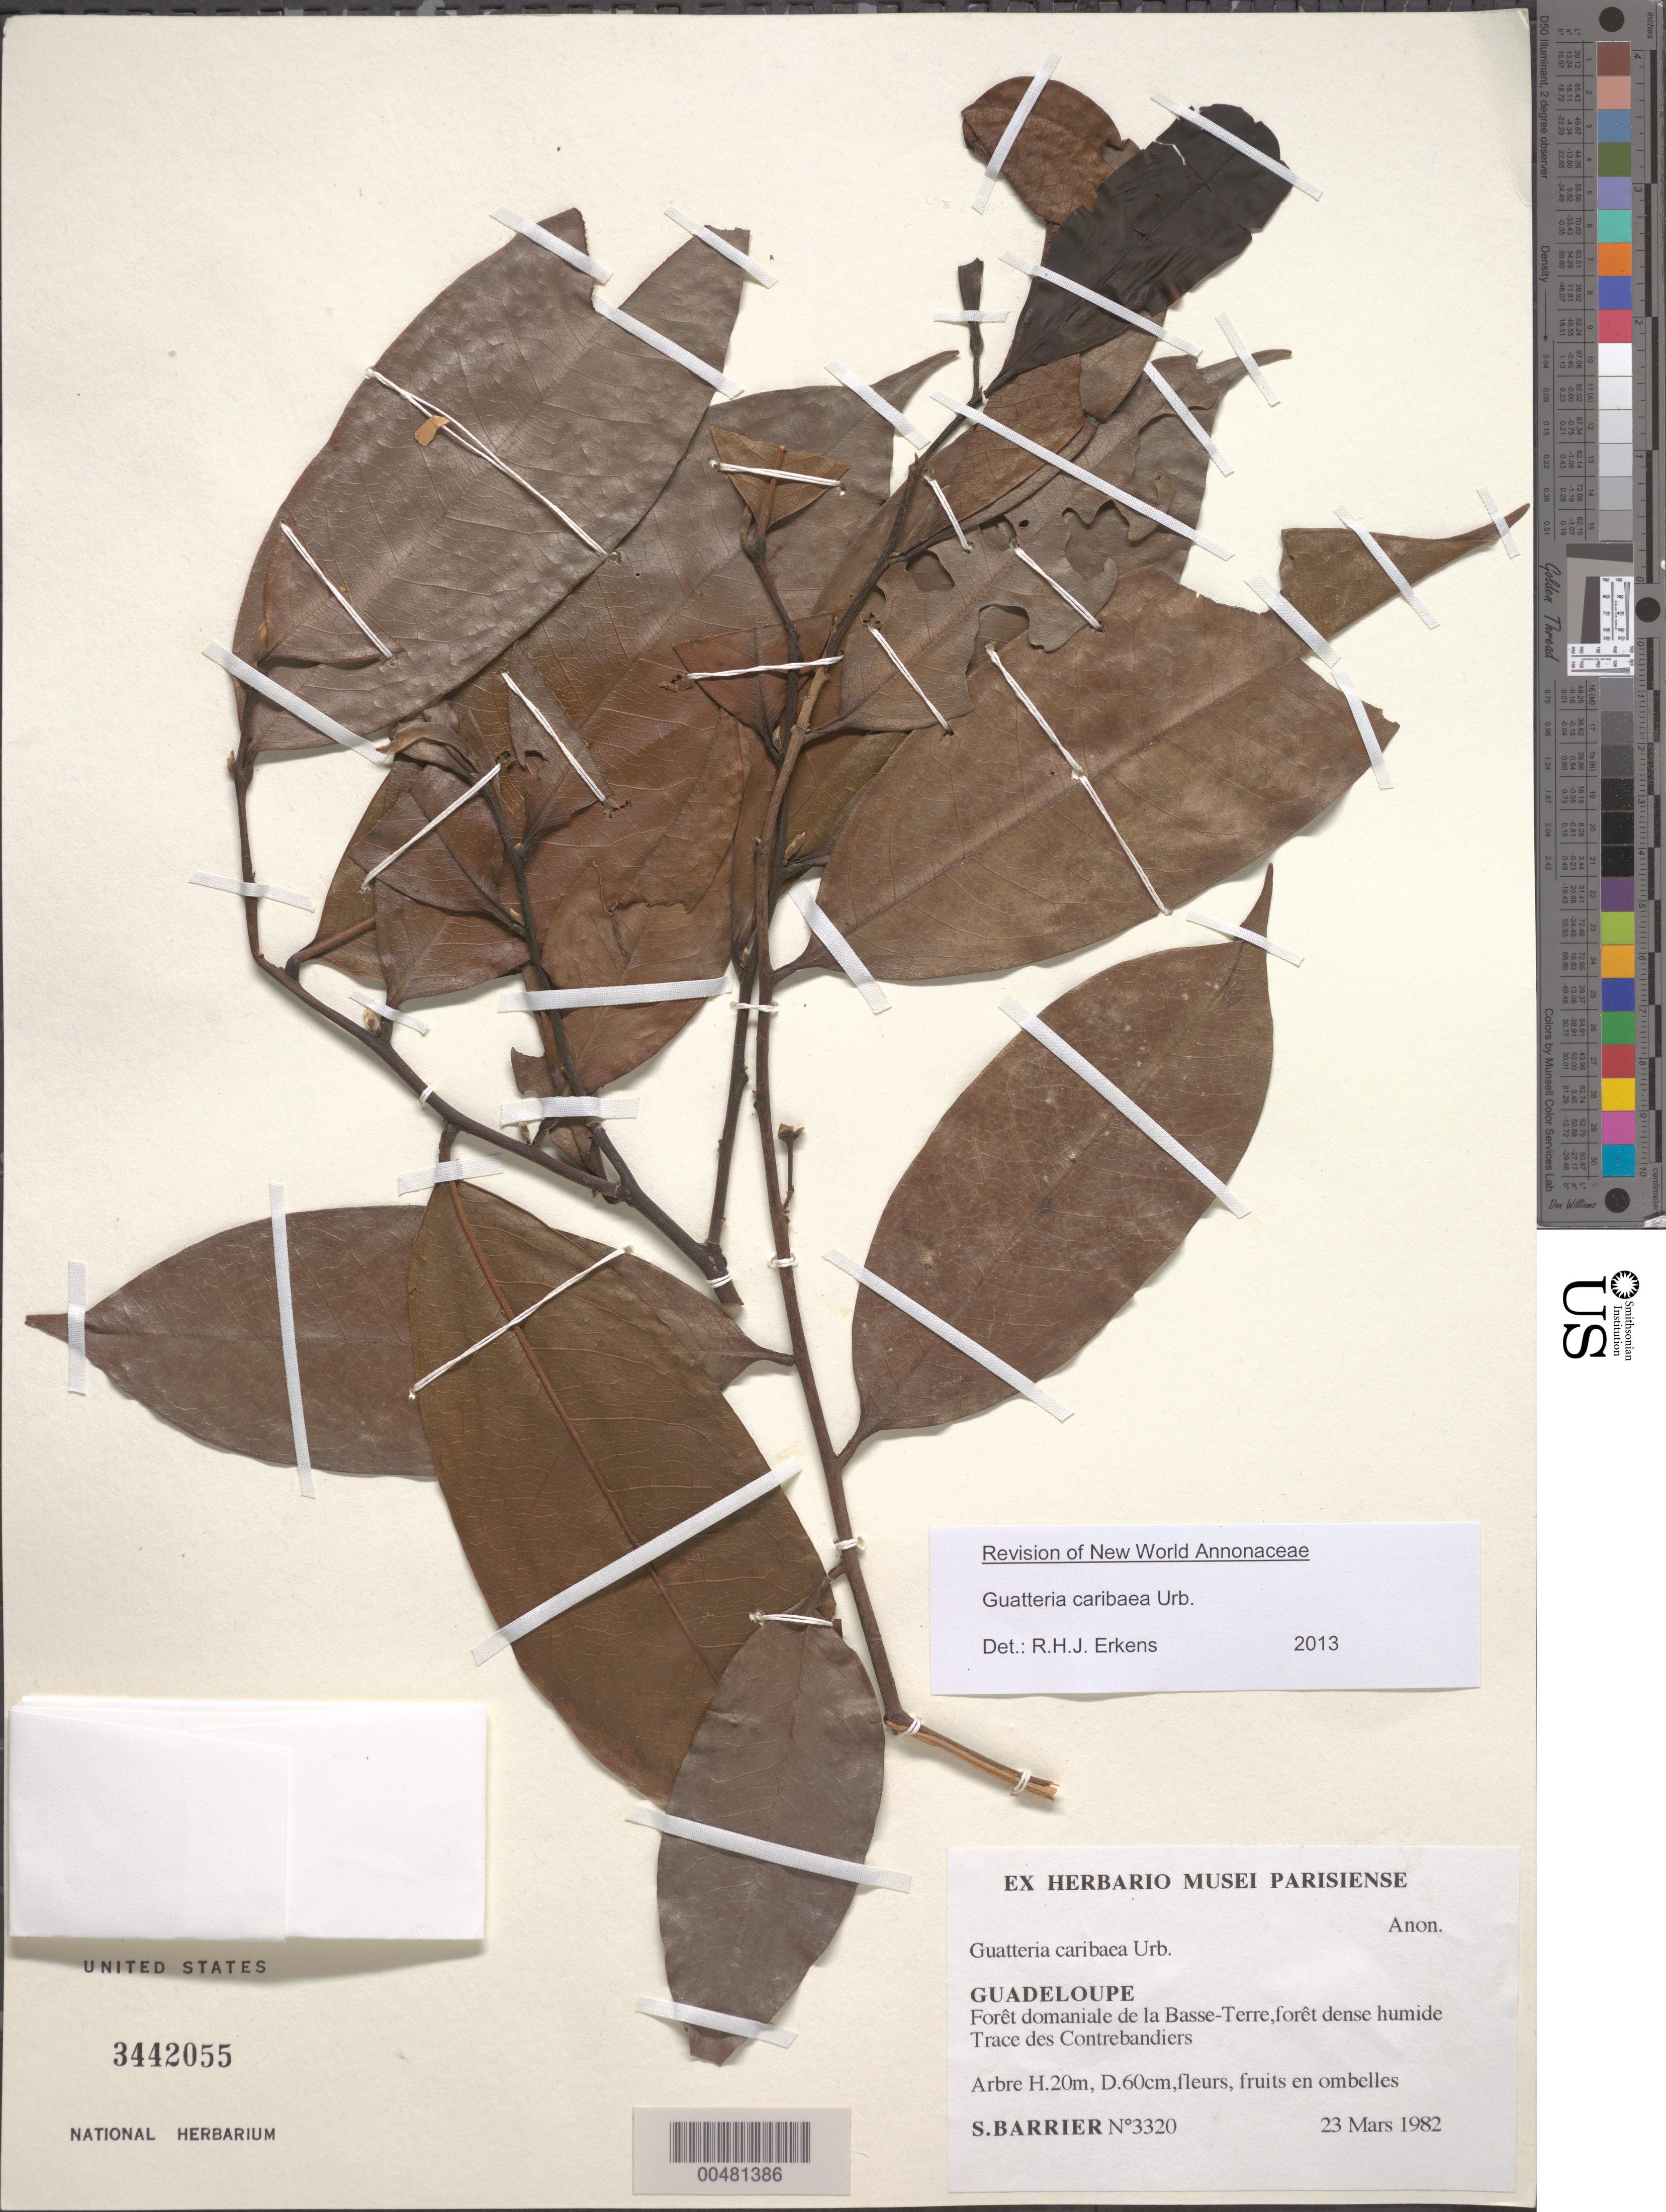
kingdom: Plantae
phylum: Tracheophyta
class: Magnoliopsida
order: Magnoliales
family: Annonaceae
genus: Guatteria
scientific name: Guatteria caribaea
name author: Urb.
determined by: Erkens, R. H. J.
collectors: S. Barrier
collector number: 3320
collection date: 1982-03-23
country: Guadeloupe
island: Basse-Terre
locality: Trace des Contrebandiers.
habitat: Forêt dominaile dela Basse-Terre, forêt dense humide.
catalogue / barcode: US 3442055